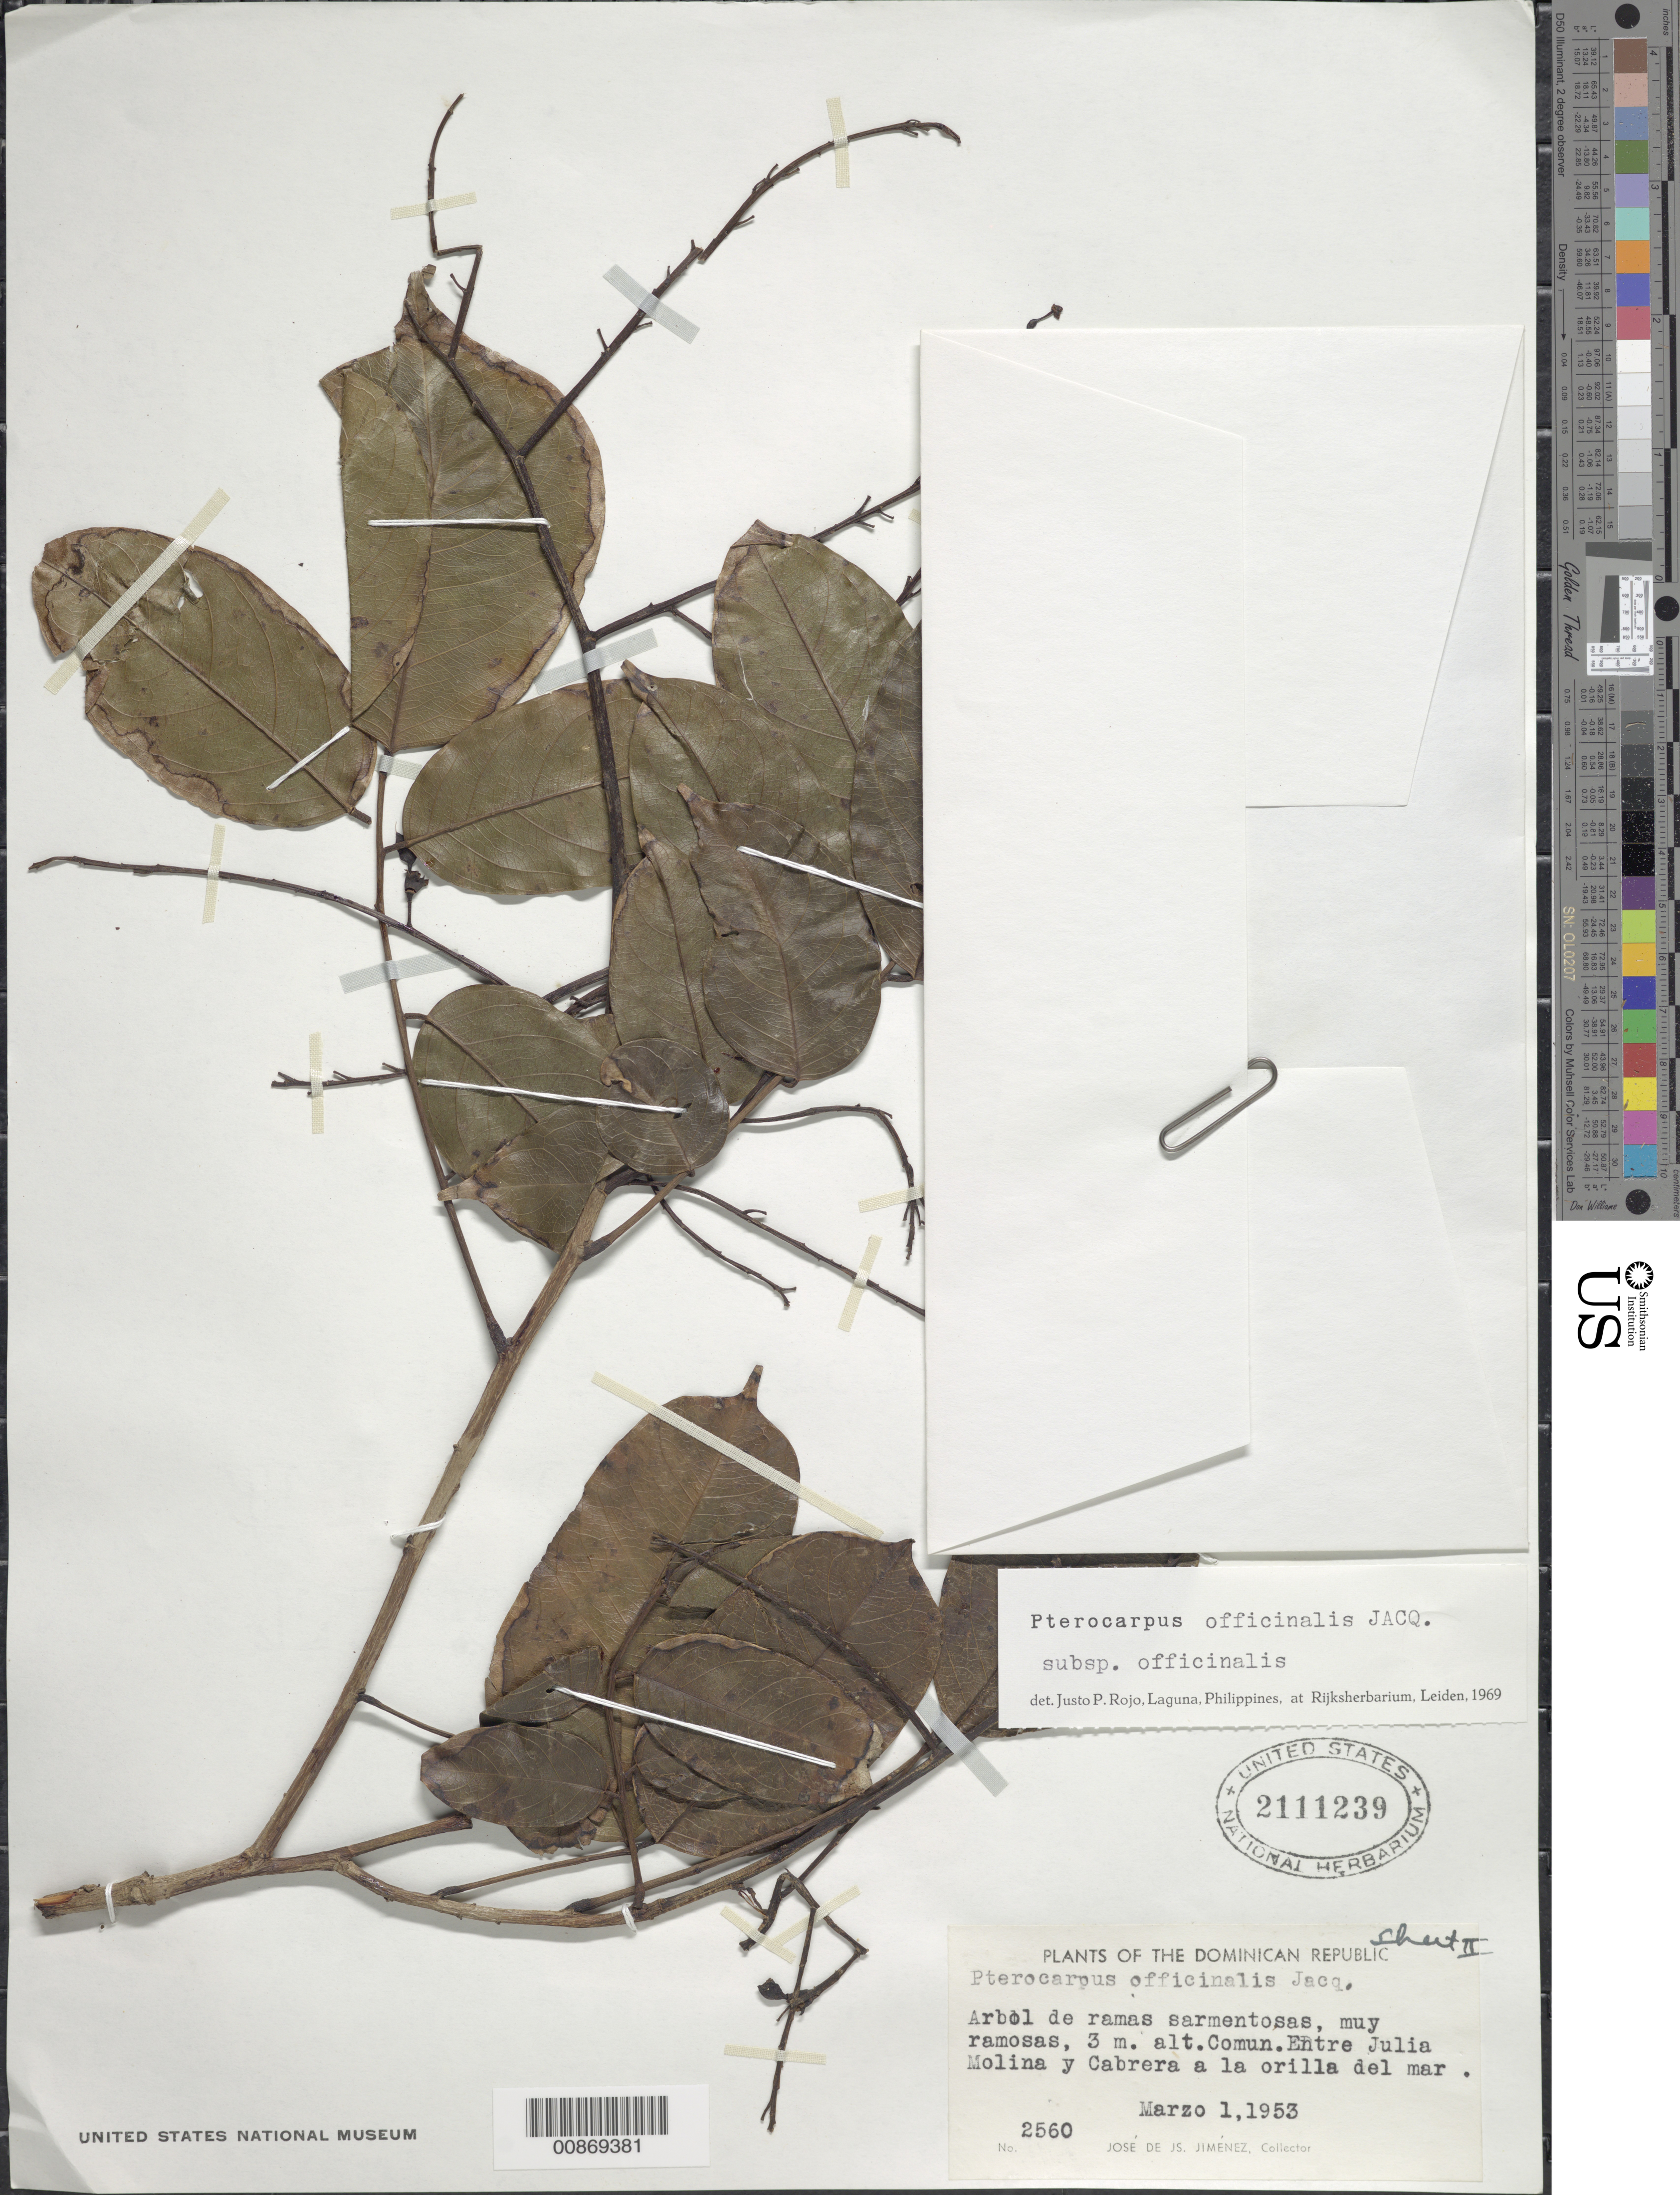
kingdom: Plantae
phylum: Tracheophyta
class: Magnoliopsida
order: Fabales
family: Fabaceae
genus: Pterocarpus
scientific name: Pterocarpus officinalis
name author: Jacq.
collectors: J. J. Jiménez Almonte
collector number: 2560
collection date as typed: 01 Mar 1953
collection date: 1953-03-01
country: Dominican Republic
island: Hispaniola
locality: Entre Julia Molina y Cabrera.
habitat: A la orilla del mar.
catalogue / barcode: US 2111239